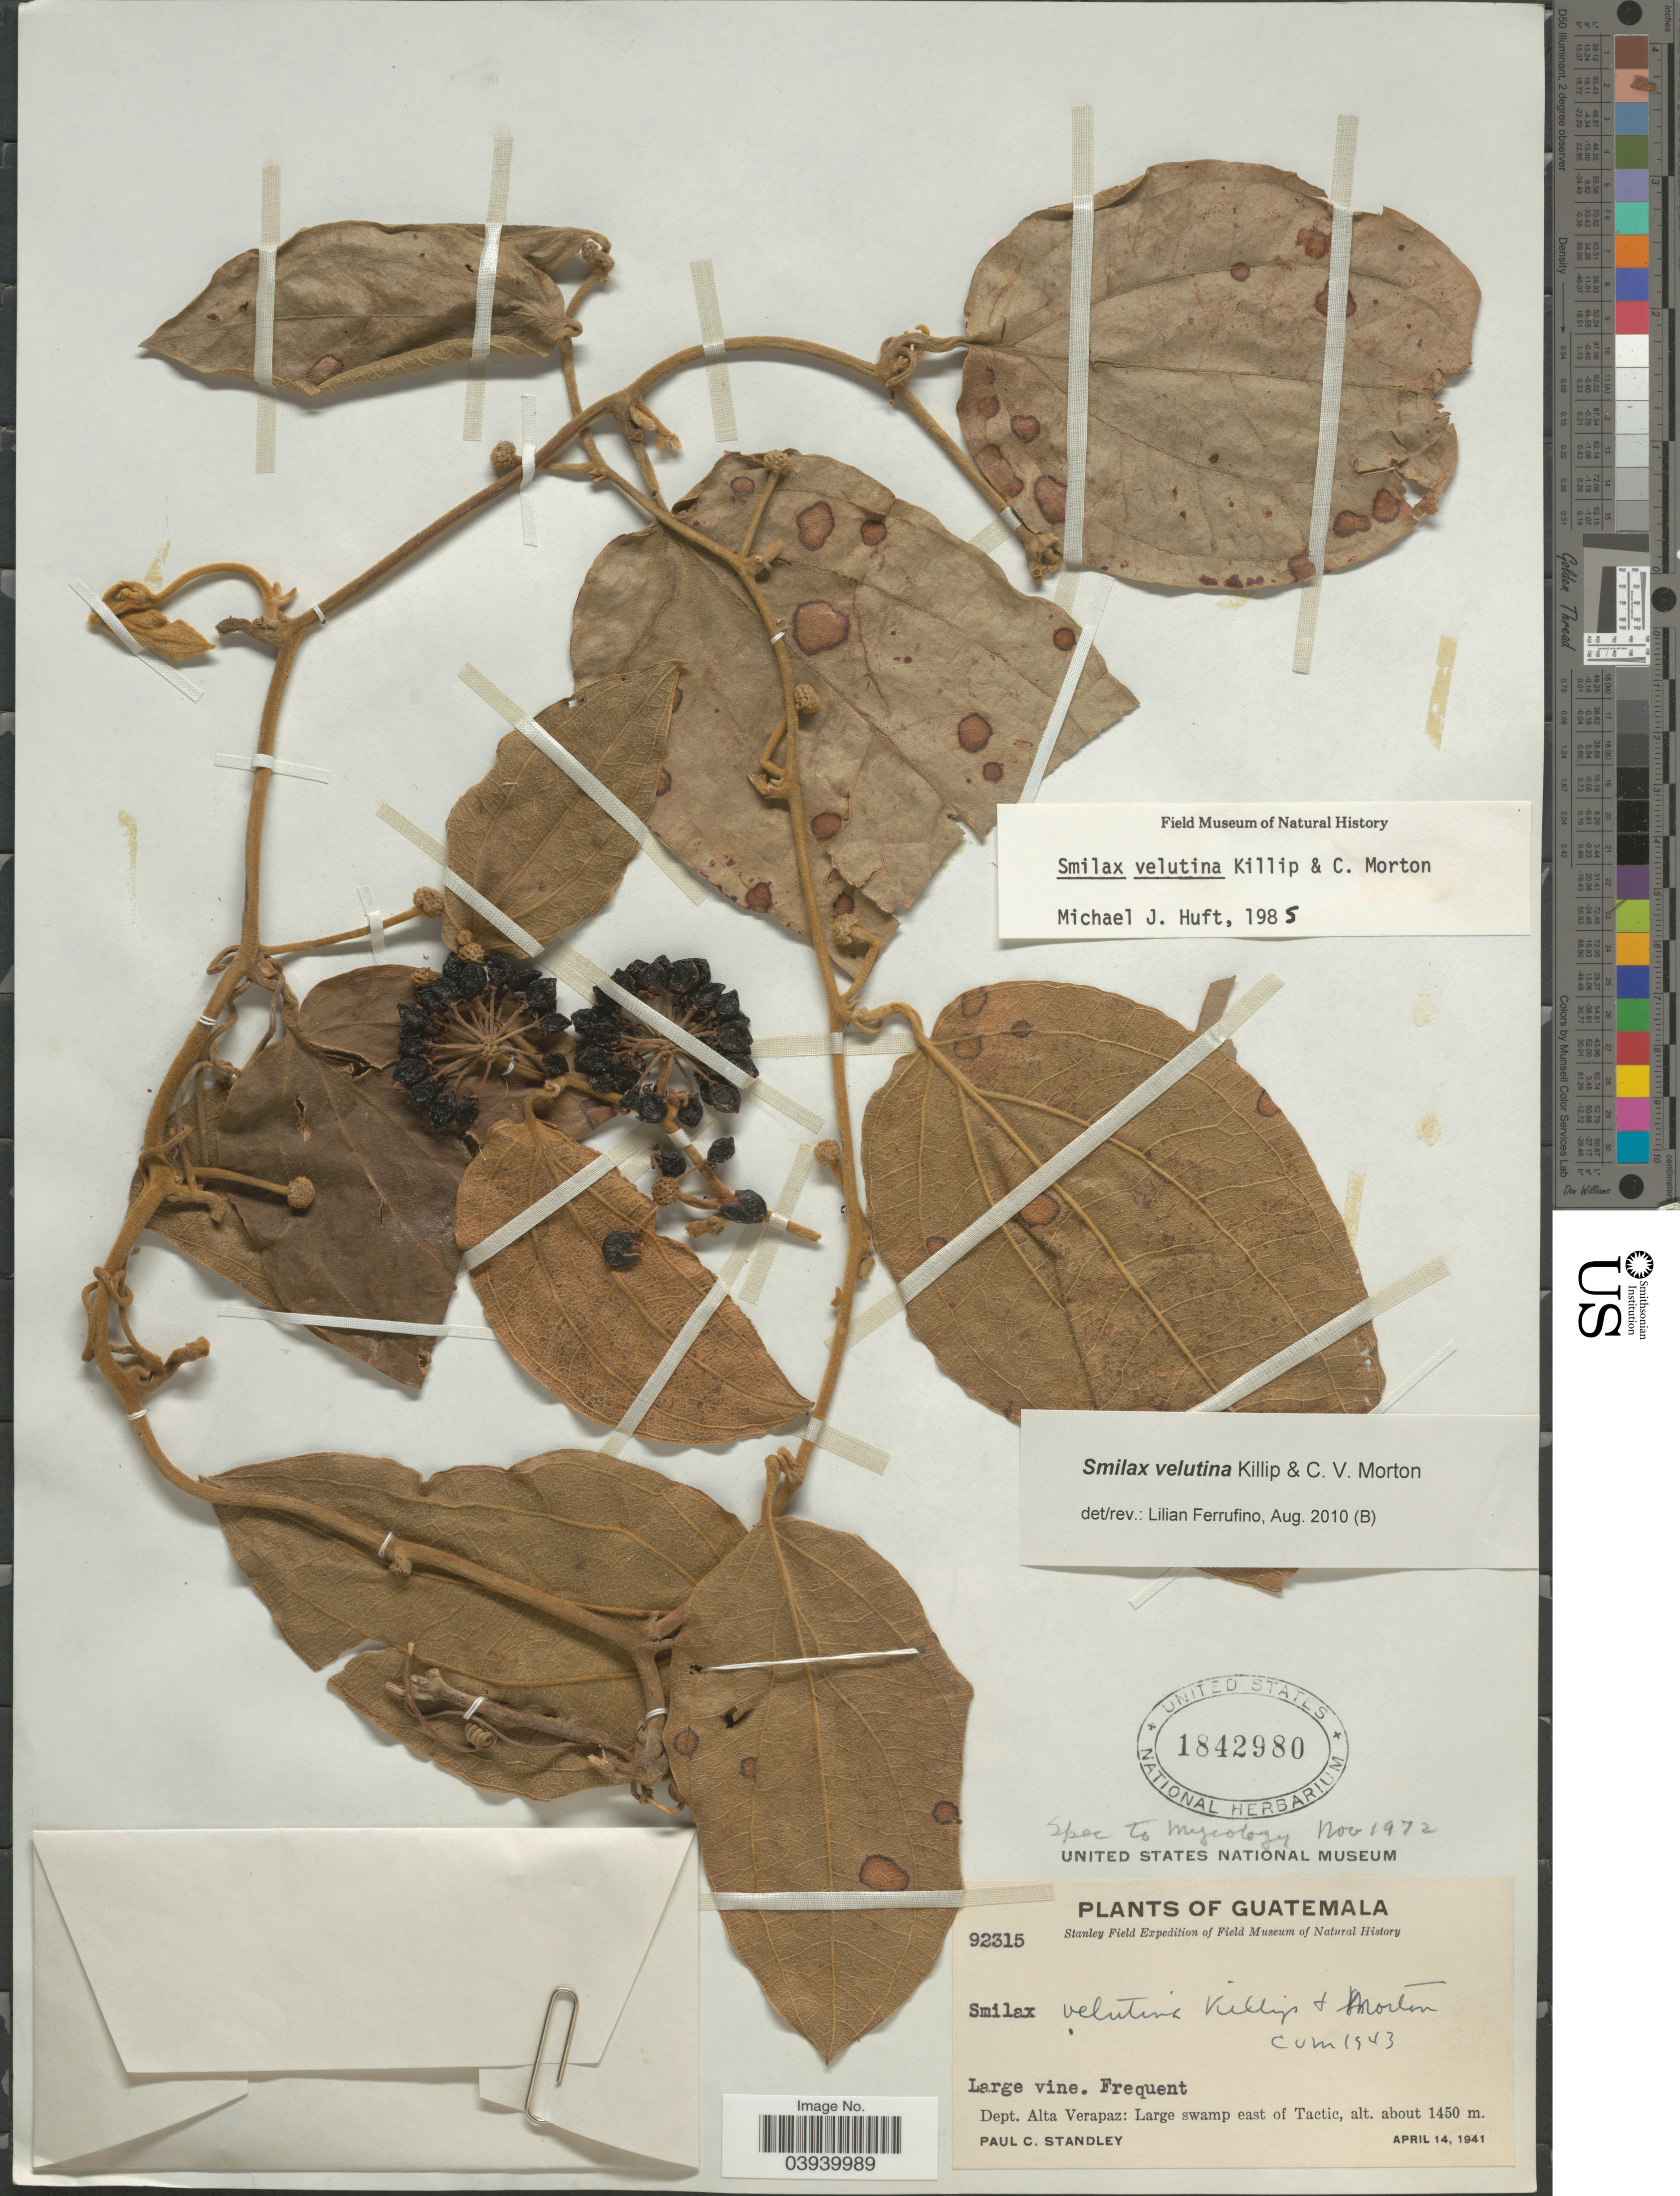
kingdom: Plantae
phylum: Tracheophyta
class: Liliopsida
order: Liliales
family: Smilacaceae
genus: Smilax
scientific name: Smilax velutina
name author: Killip & C.V. Morton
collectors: P. C. Standley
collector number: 92315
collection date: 1941-04-14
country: Guatemala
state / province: Alta Verapaz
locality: Dept. Alta Verapaz: Large swamp east of Tactic.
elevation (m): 1450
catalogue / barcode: US 1842980